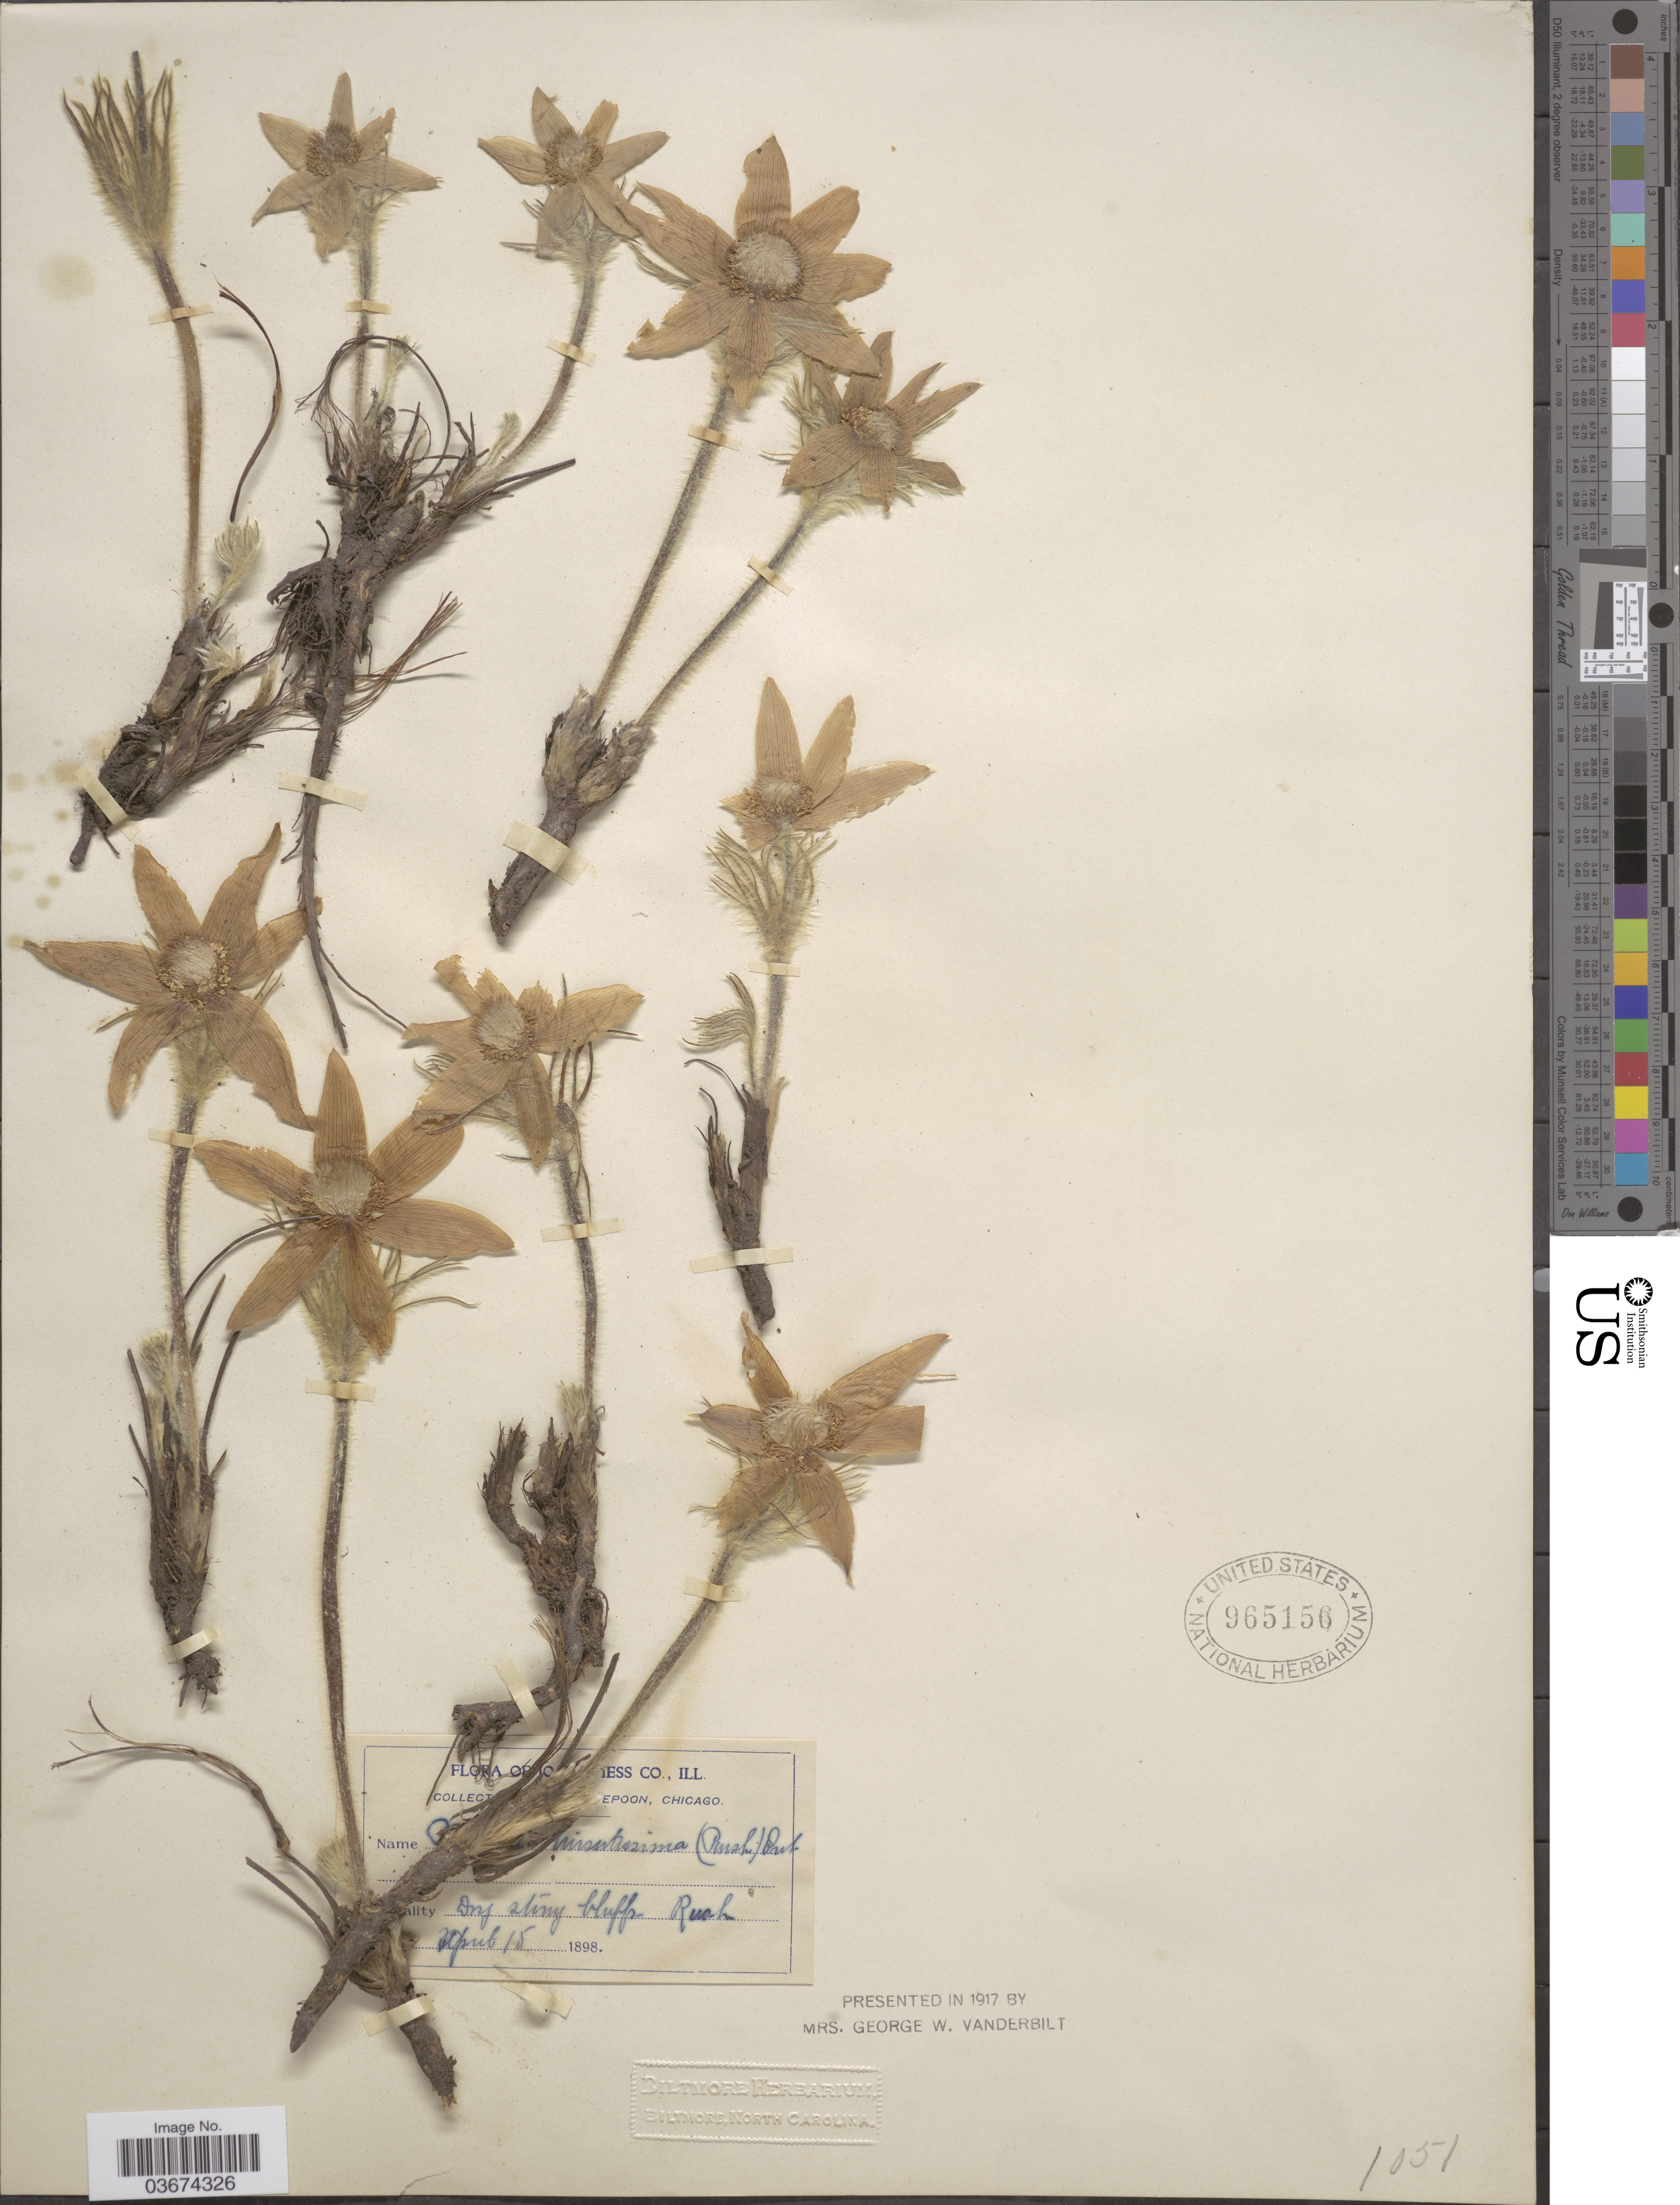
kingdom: Plantae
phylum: Tracheophyta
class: Magnoliopsida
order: Ranunculales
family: Ranunculaceae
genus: Pulsatilla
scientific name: Pulsatilla nuttalliana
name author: (DC.) Bercht. & J. Presl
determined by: Strong, Mark T., (BOT), Smithsonian Institution - National Museum of Natural History (UNITED STATES)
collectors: H. Pepoon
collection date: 1898-04-15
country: United States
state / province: Illinois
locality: O[illegible text]o [illegible text]ess Co. Rush.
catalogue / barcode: US 965156